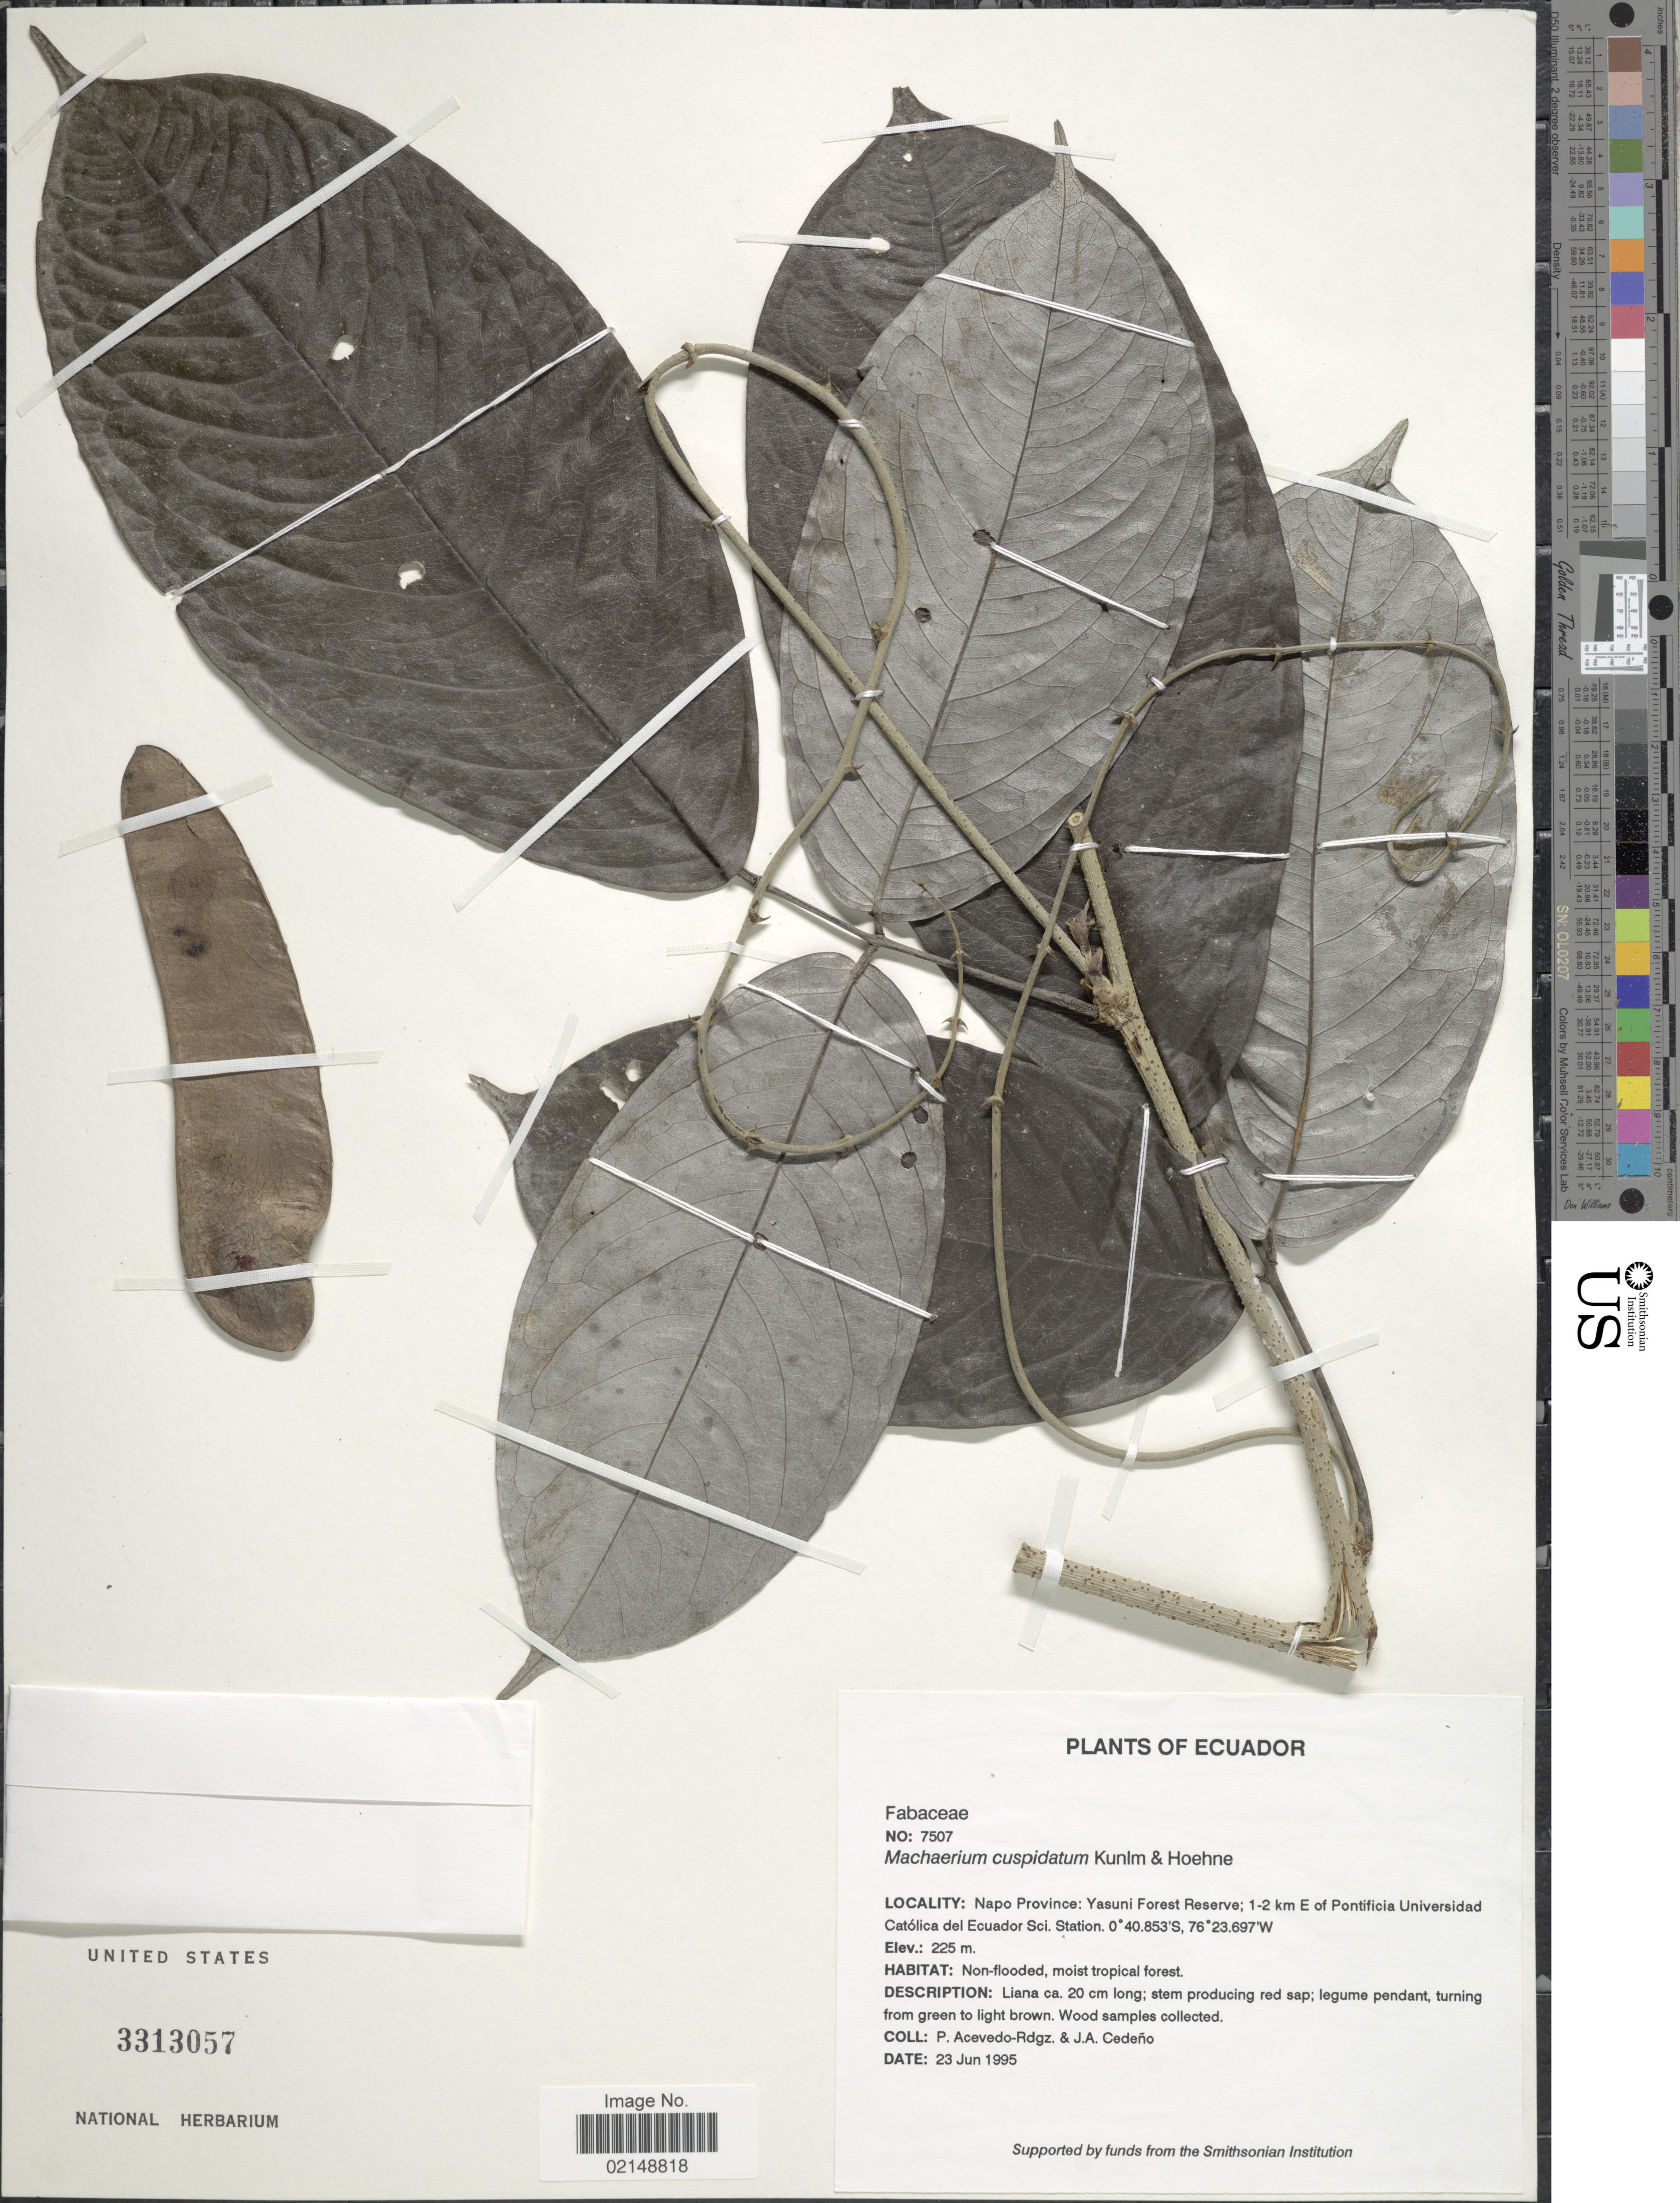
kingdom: Plantae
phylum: Tracheophyta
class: Magnoliopsida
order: Fabales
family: Fabaceae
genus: Machaerium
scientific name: Machaerium cuspidatum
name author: Kuhlm. & Hoehne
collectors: P. Acevedo-Rodr. & J. A. Cedeno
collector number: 7507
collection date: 1995-06-23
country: Ecuador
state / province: Napo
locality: Yasuni Forest Reserve, 1-2 km E of Pontificia Universidad Catolica del Ecuador Sci. Station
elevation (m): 225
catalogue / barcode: US 3313057